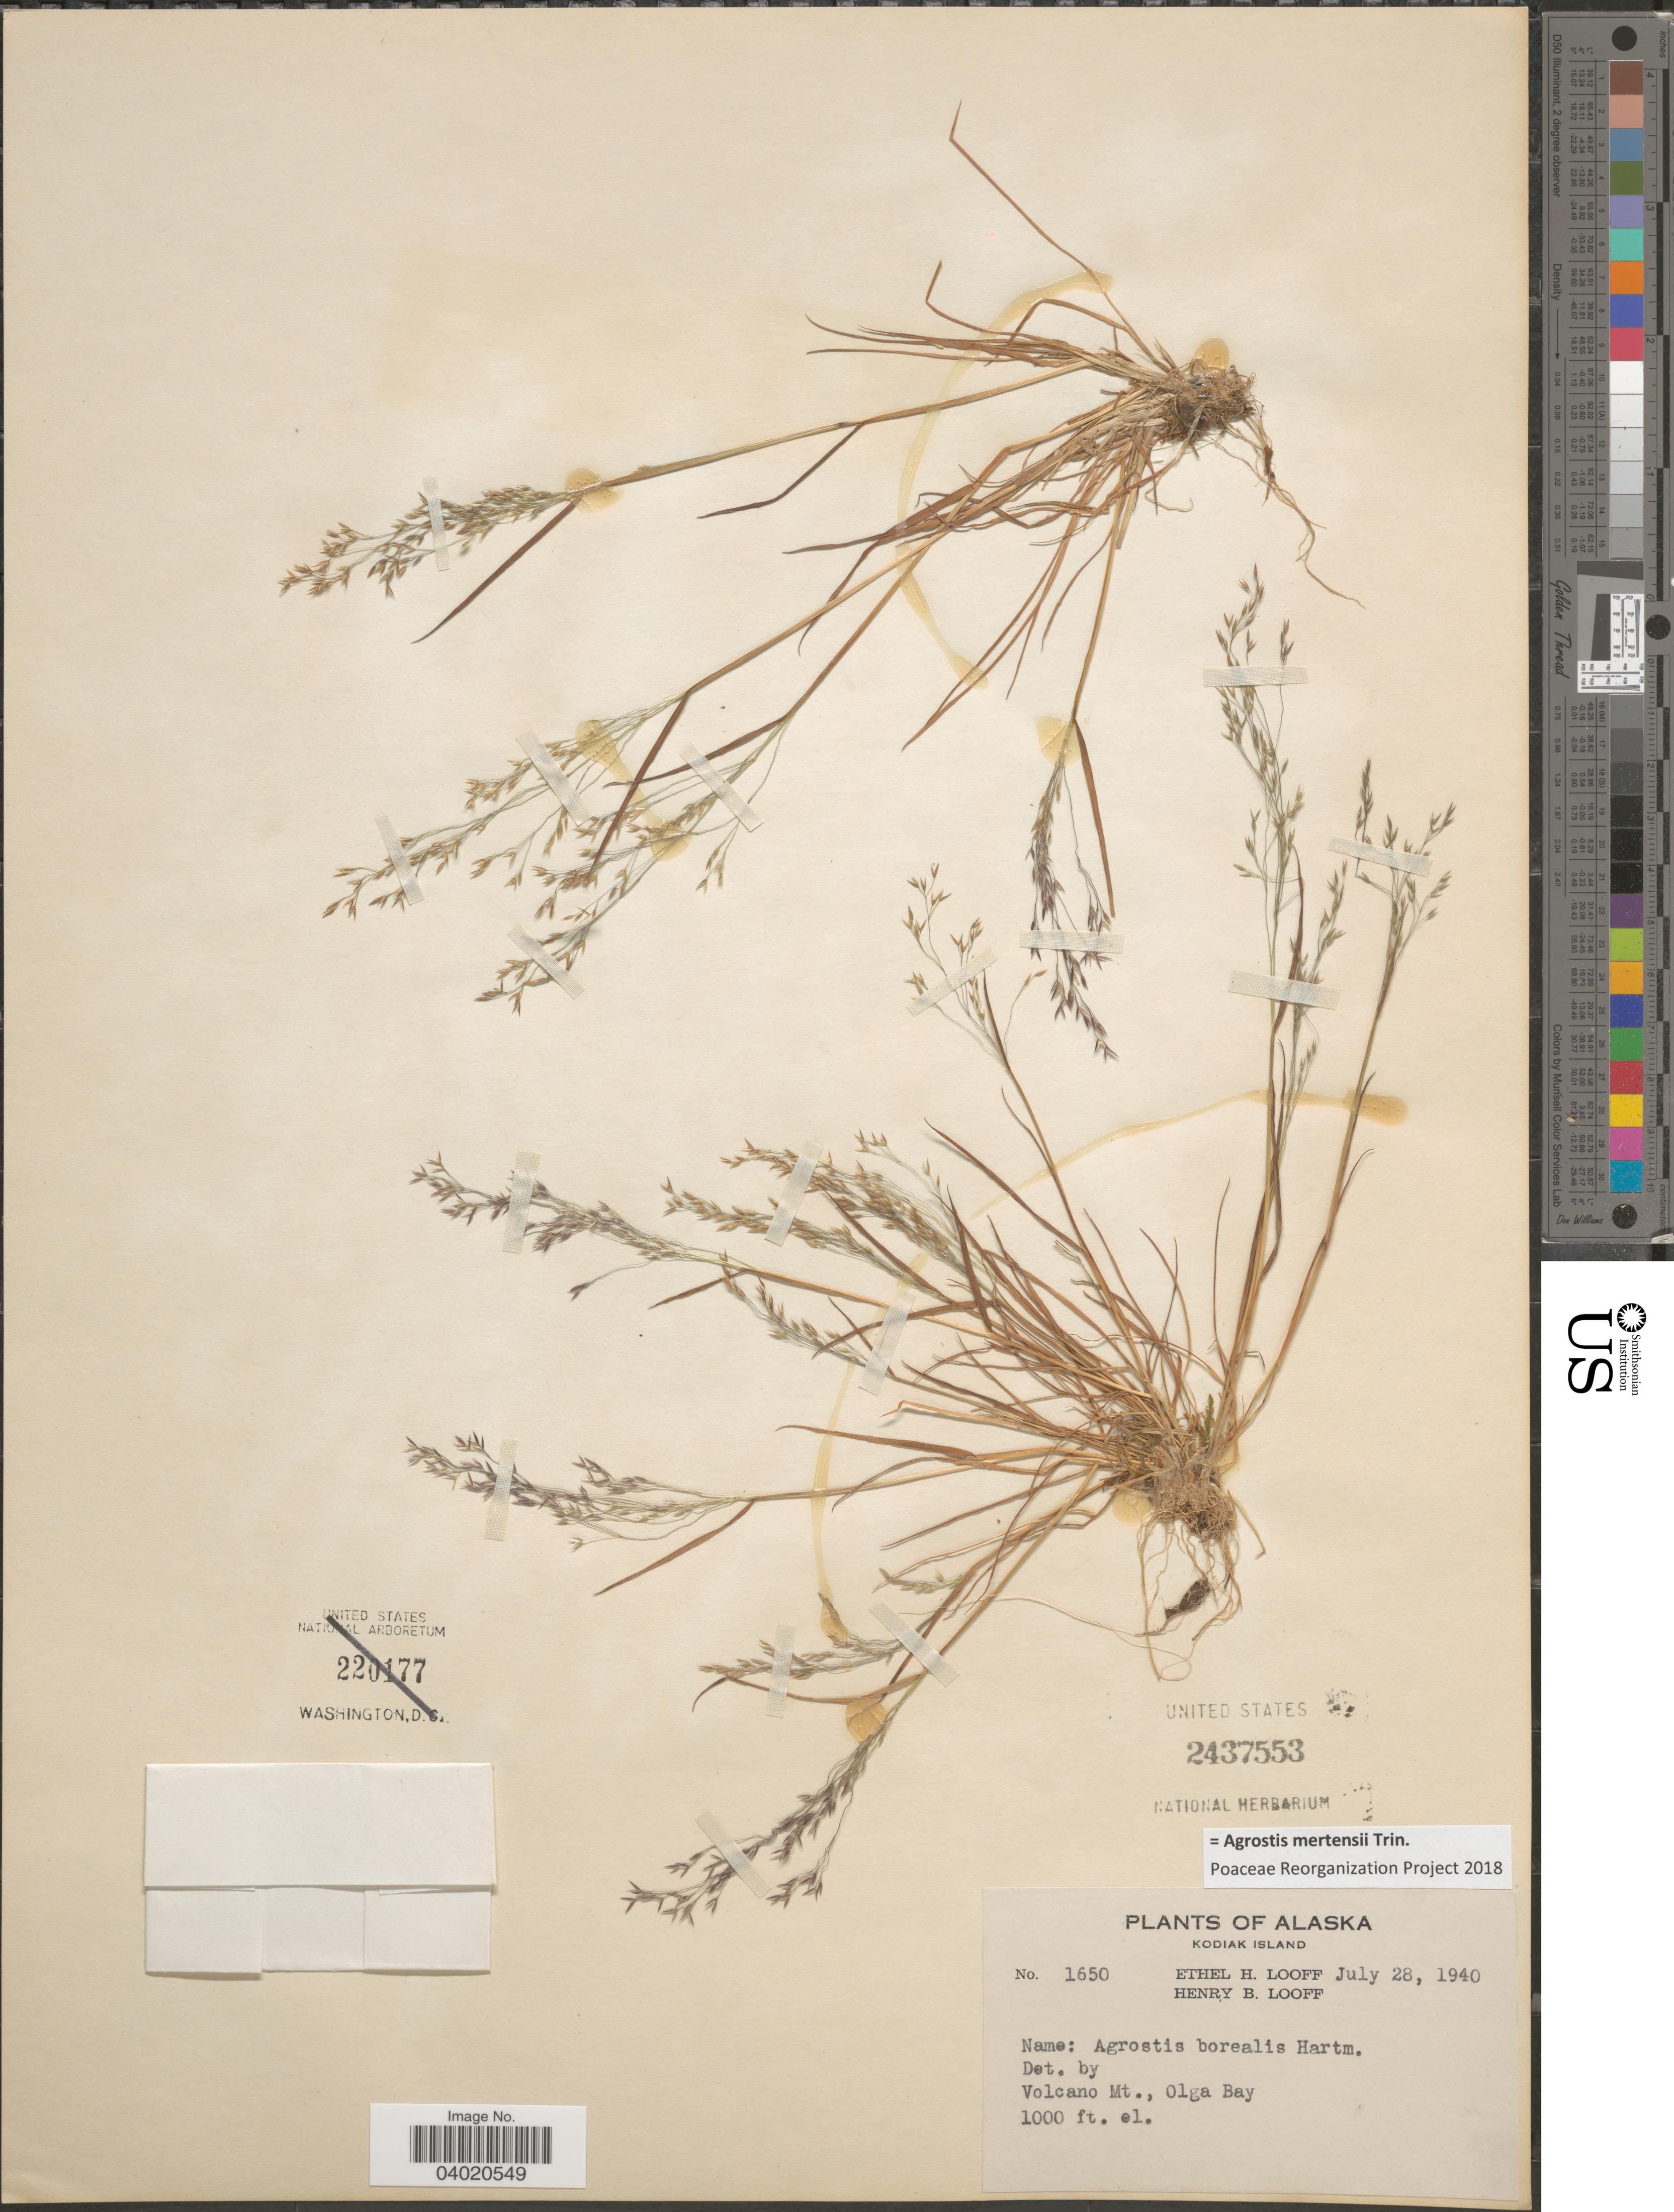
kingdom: Plantae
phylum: Tracheophyta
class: Liliopsida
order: Poales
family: Poaceae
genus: Agrostis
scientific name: Agrostis mertensii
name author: Trin.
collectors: E. Looff & H. Looff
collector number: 1650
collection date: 1940-07-28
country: United States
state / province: Alaska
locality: Kodiak Island. Volcano Mt., Olga Bay.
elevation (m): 305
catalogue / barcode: US 2437553